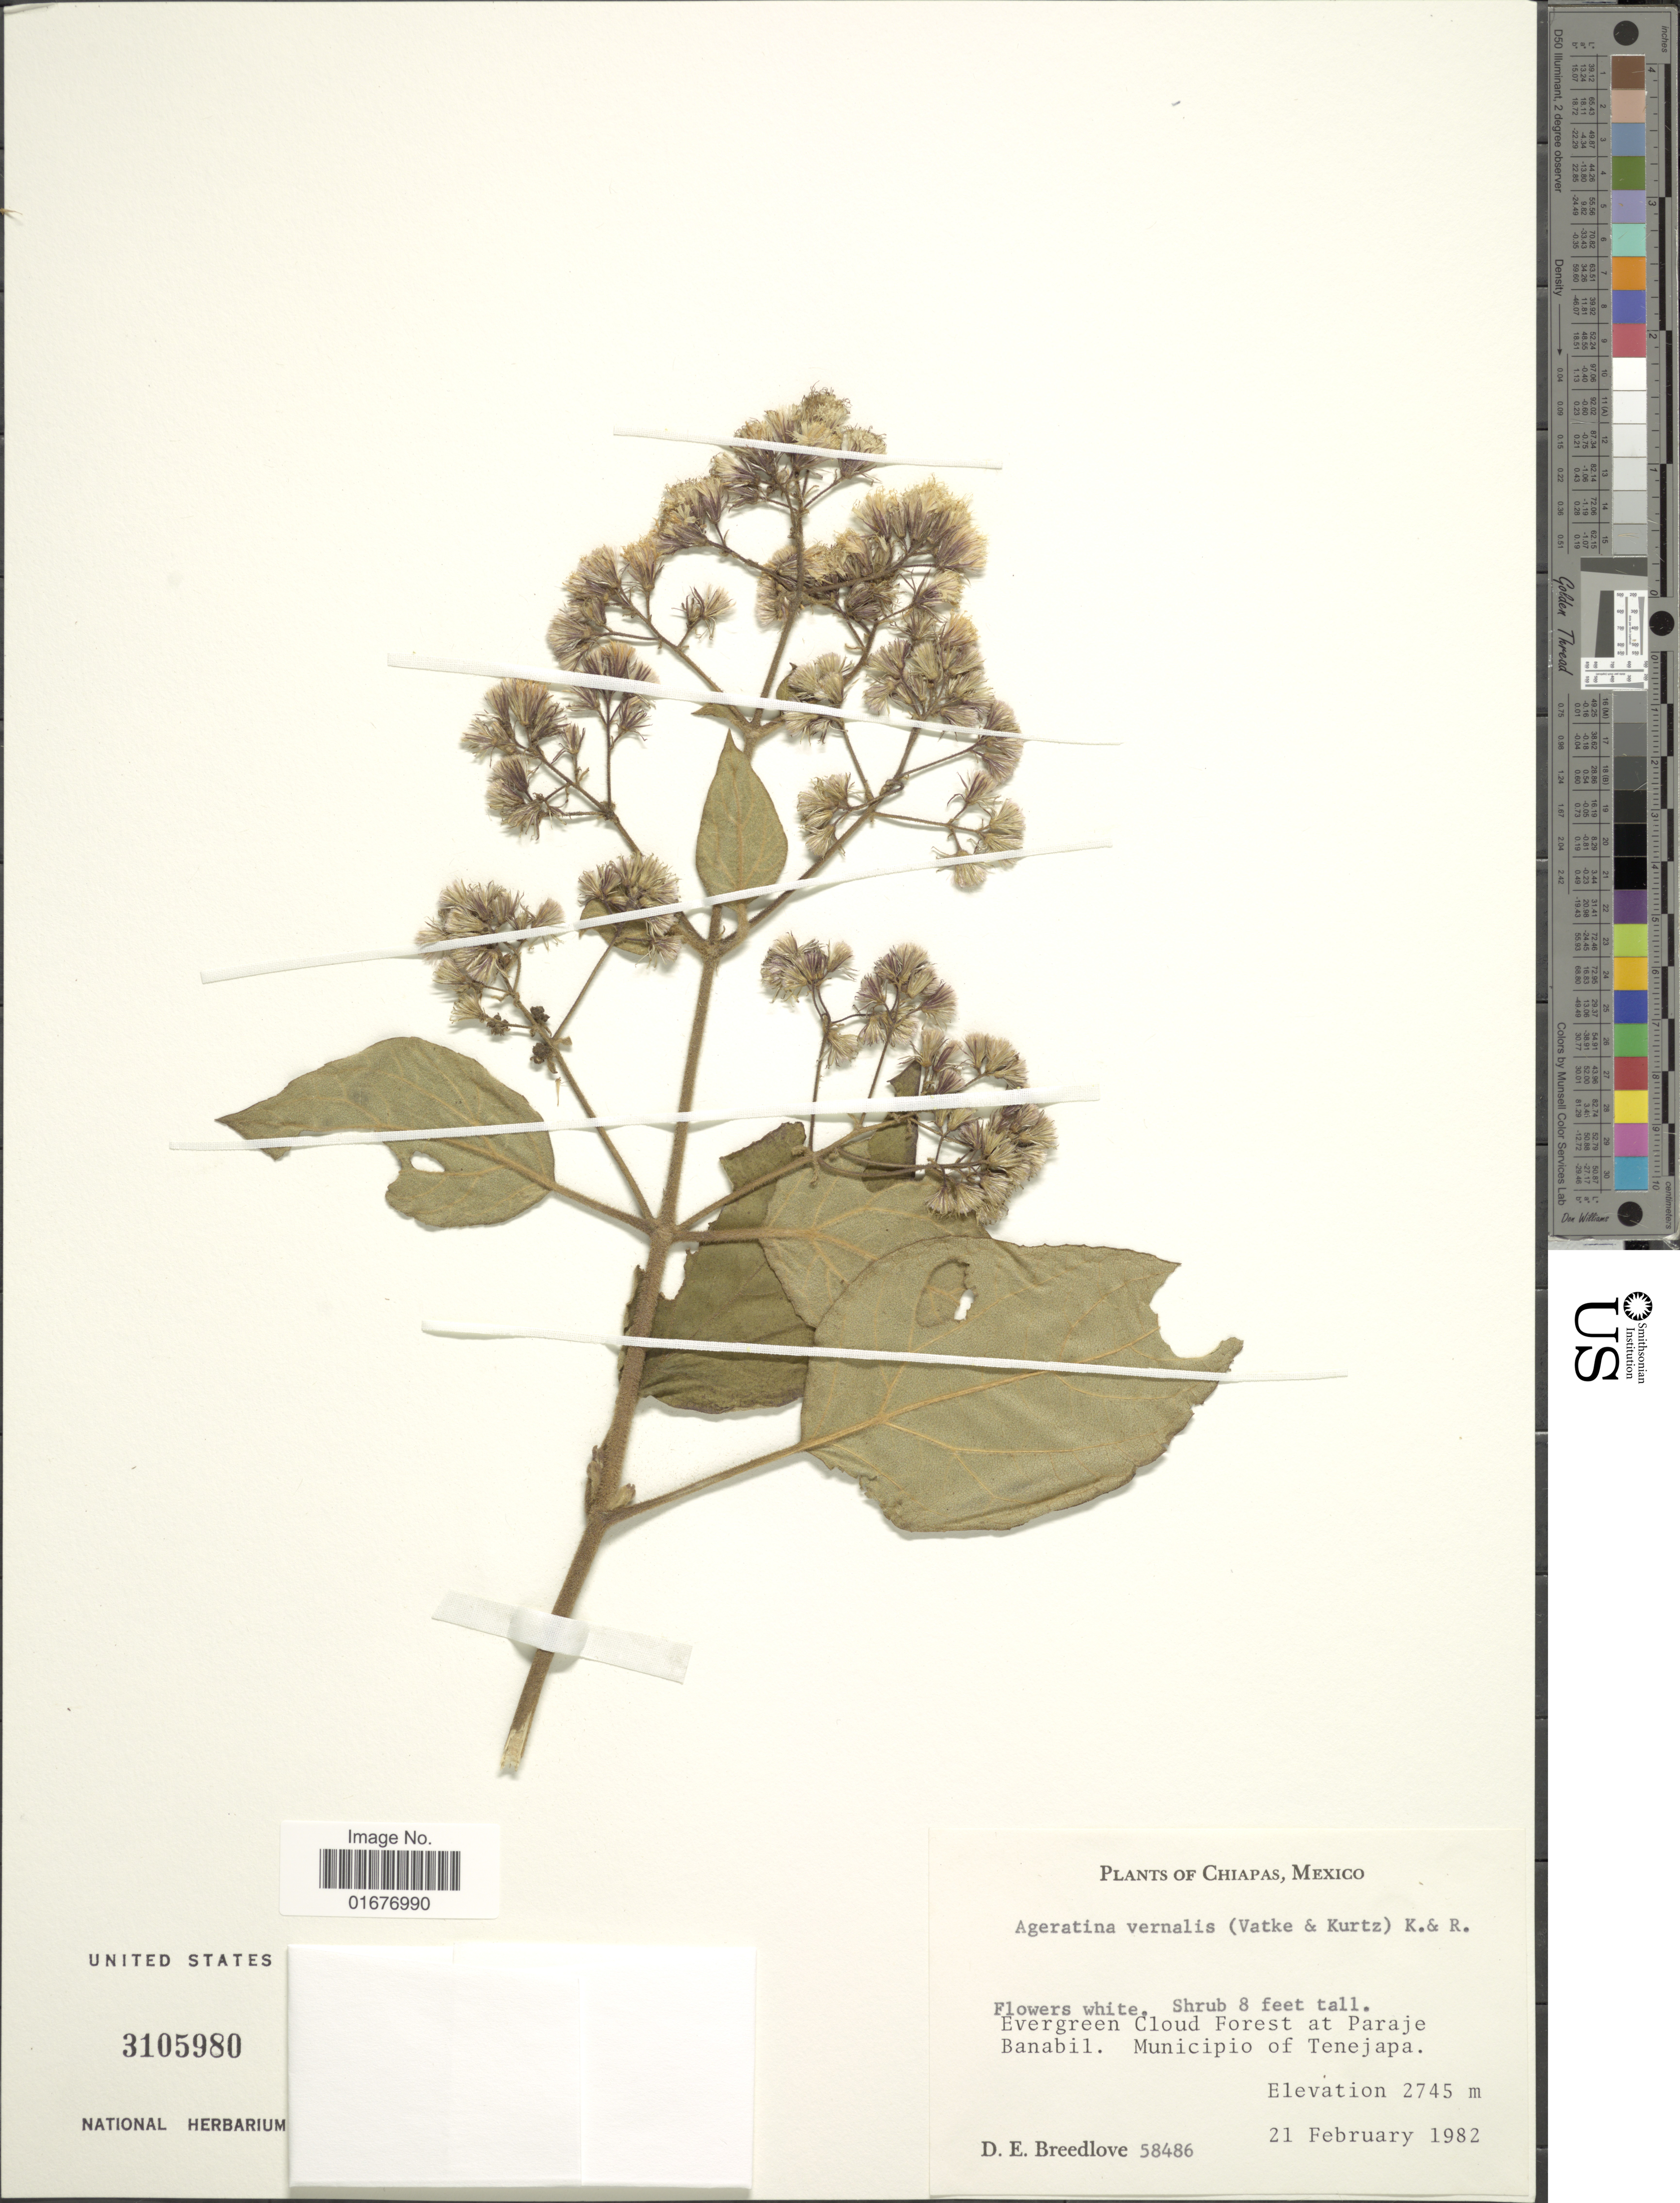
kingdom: Plantae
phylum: Tracheophyta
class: Magnoliopsida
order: Asterales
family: Asteraceae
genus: Ageratina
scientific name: Ageratina vernalis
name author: (Vatke & Kurtz) R.M. King & H. Rob.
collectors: D. E. Breedlove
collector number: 58486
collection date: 1982-02-21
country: Mexico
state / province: Chiapas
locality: At Paraje Banabil, Municipio of Tenejapa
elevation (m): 2745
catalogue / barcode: US 3105980